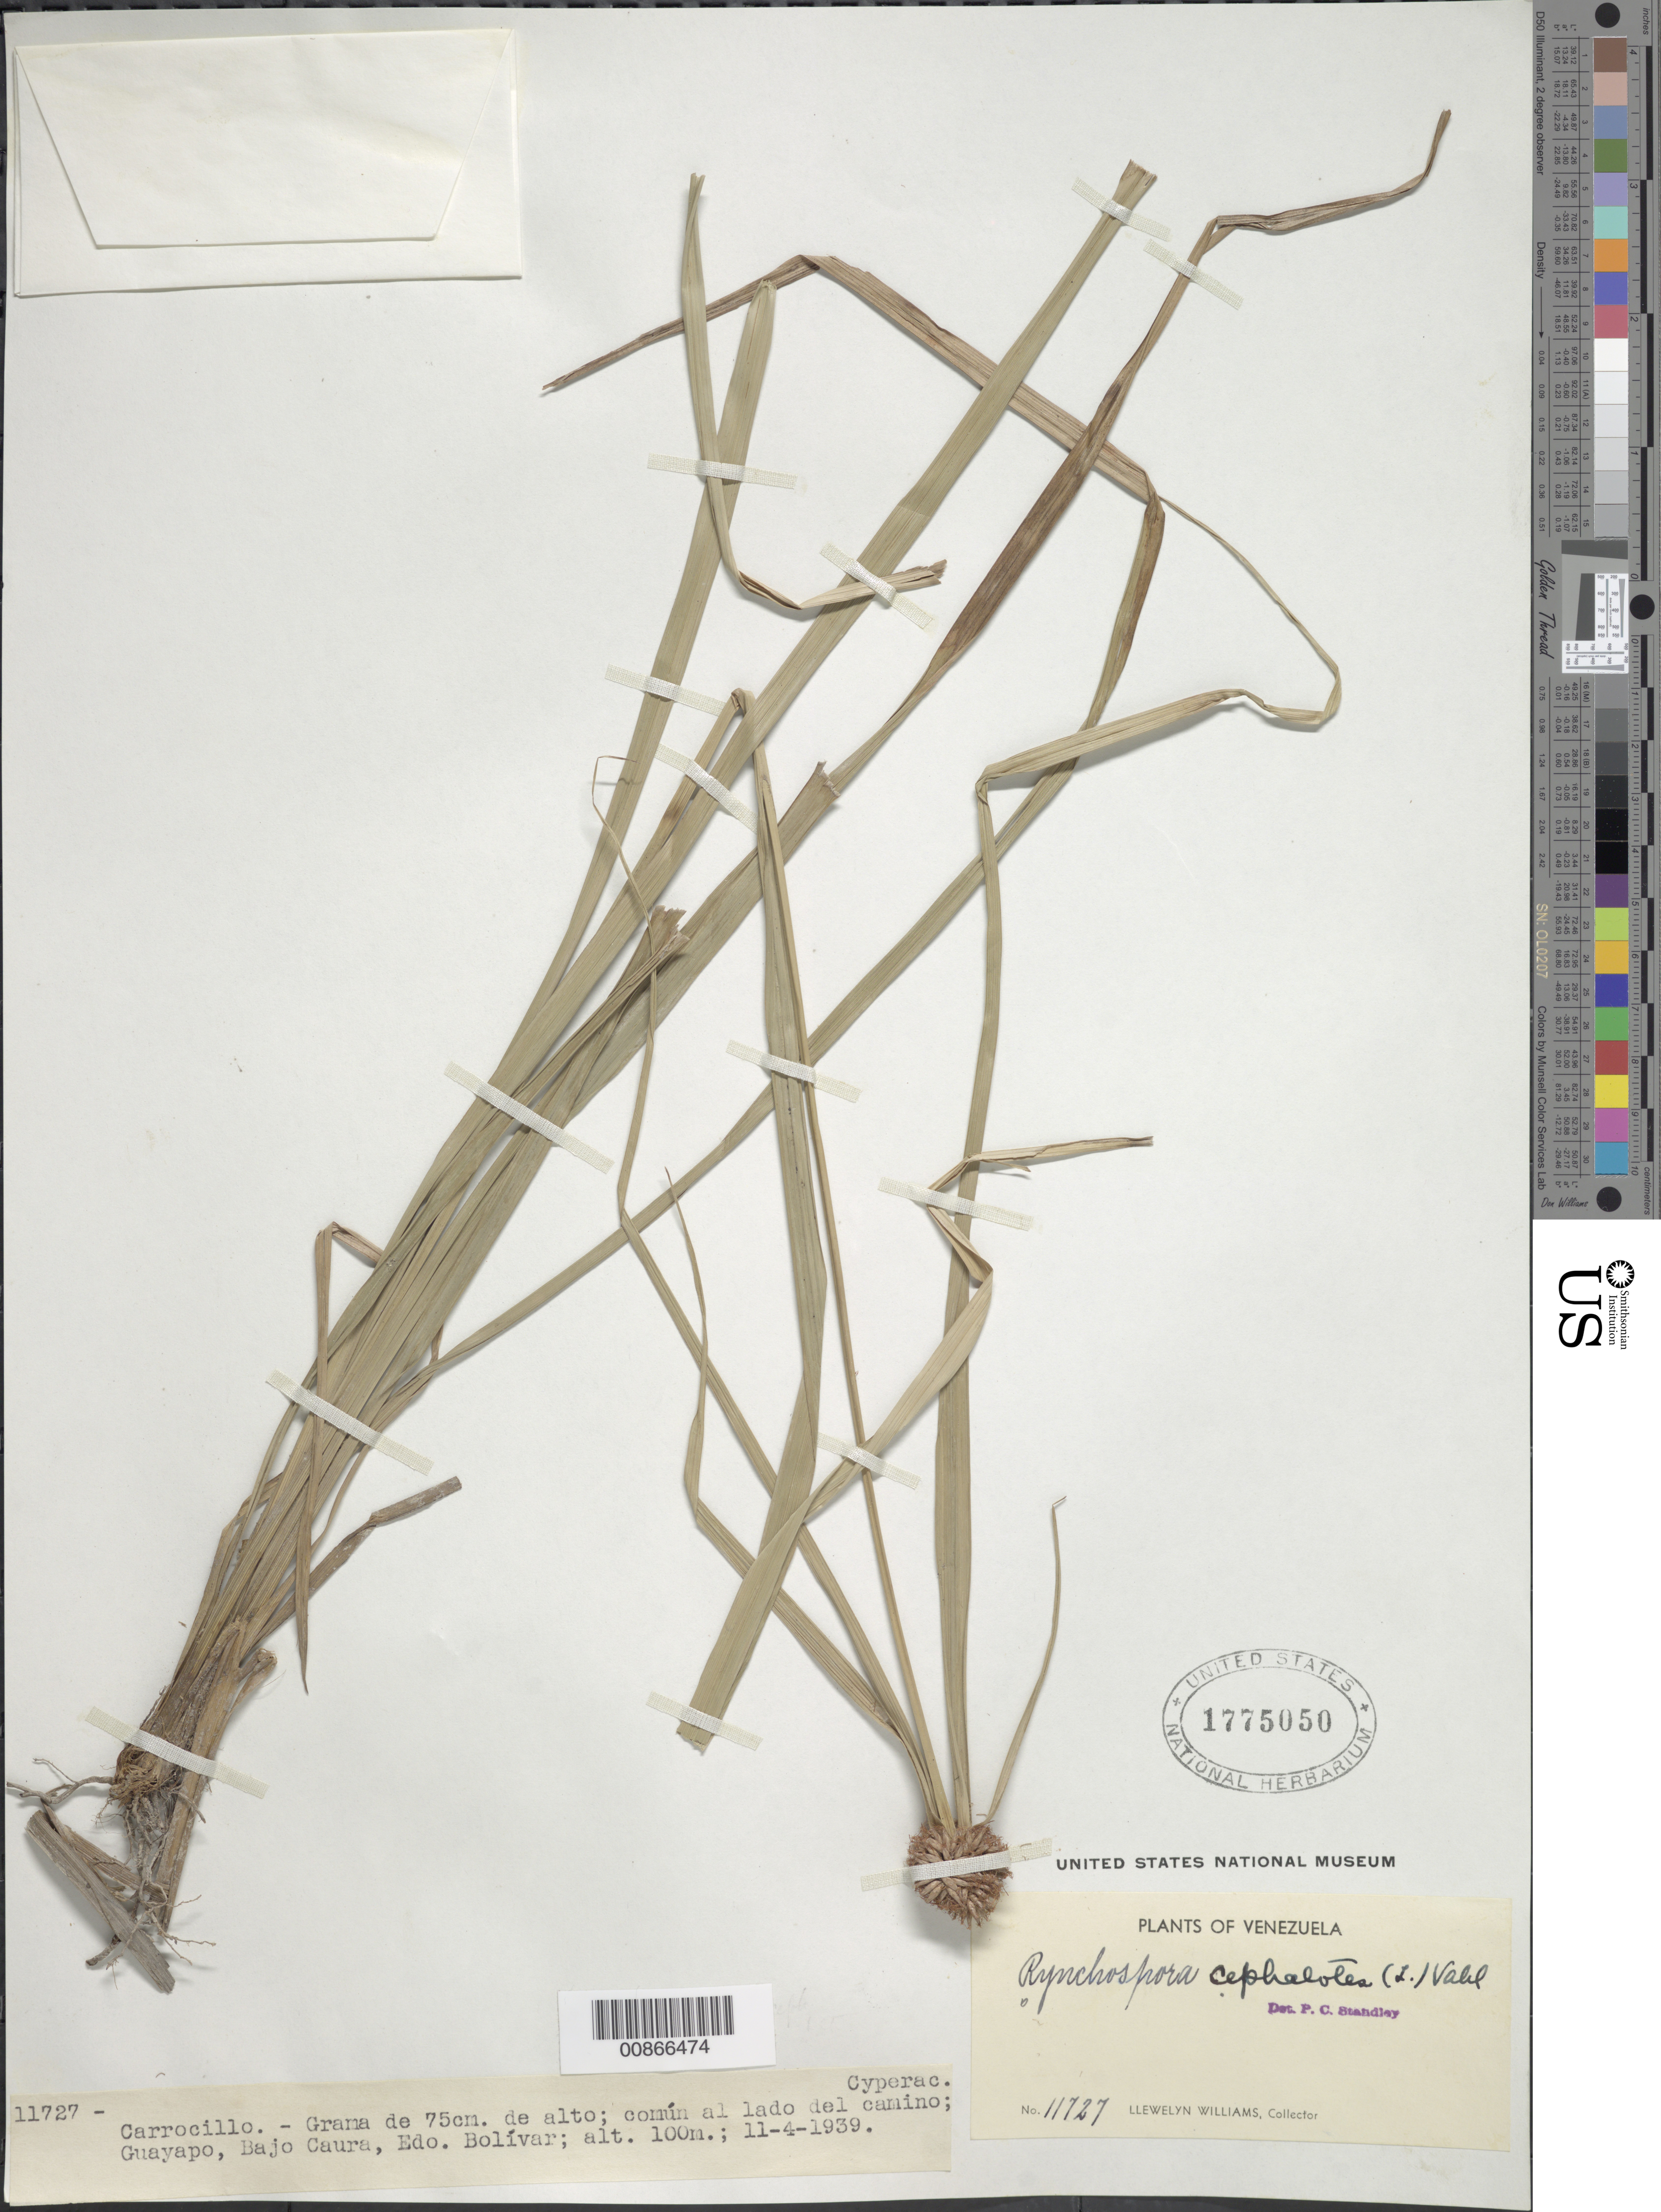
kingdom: Plantae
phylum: Tracheophyta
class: Liliopsida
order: Poales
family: Cyperaceae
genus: Rhynchospora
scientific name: Rhynchospora cephalotes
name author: (L.) Vahl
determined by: Standley, Paul C.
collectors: Ll. Williams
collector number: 11727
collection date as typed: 11-Apr-39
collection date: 1939-04-11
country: Venezuela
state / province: Bolívar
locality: Guayapo, Bajo Caura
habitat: Lado del camino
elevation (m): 100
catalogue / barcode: US 1775050